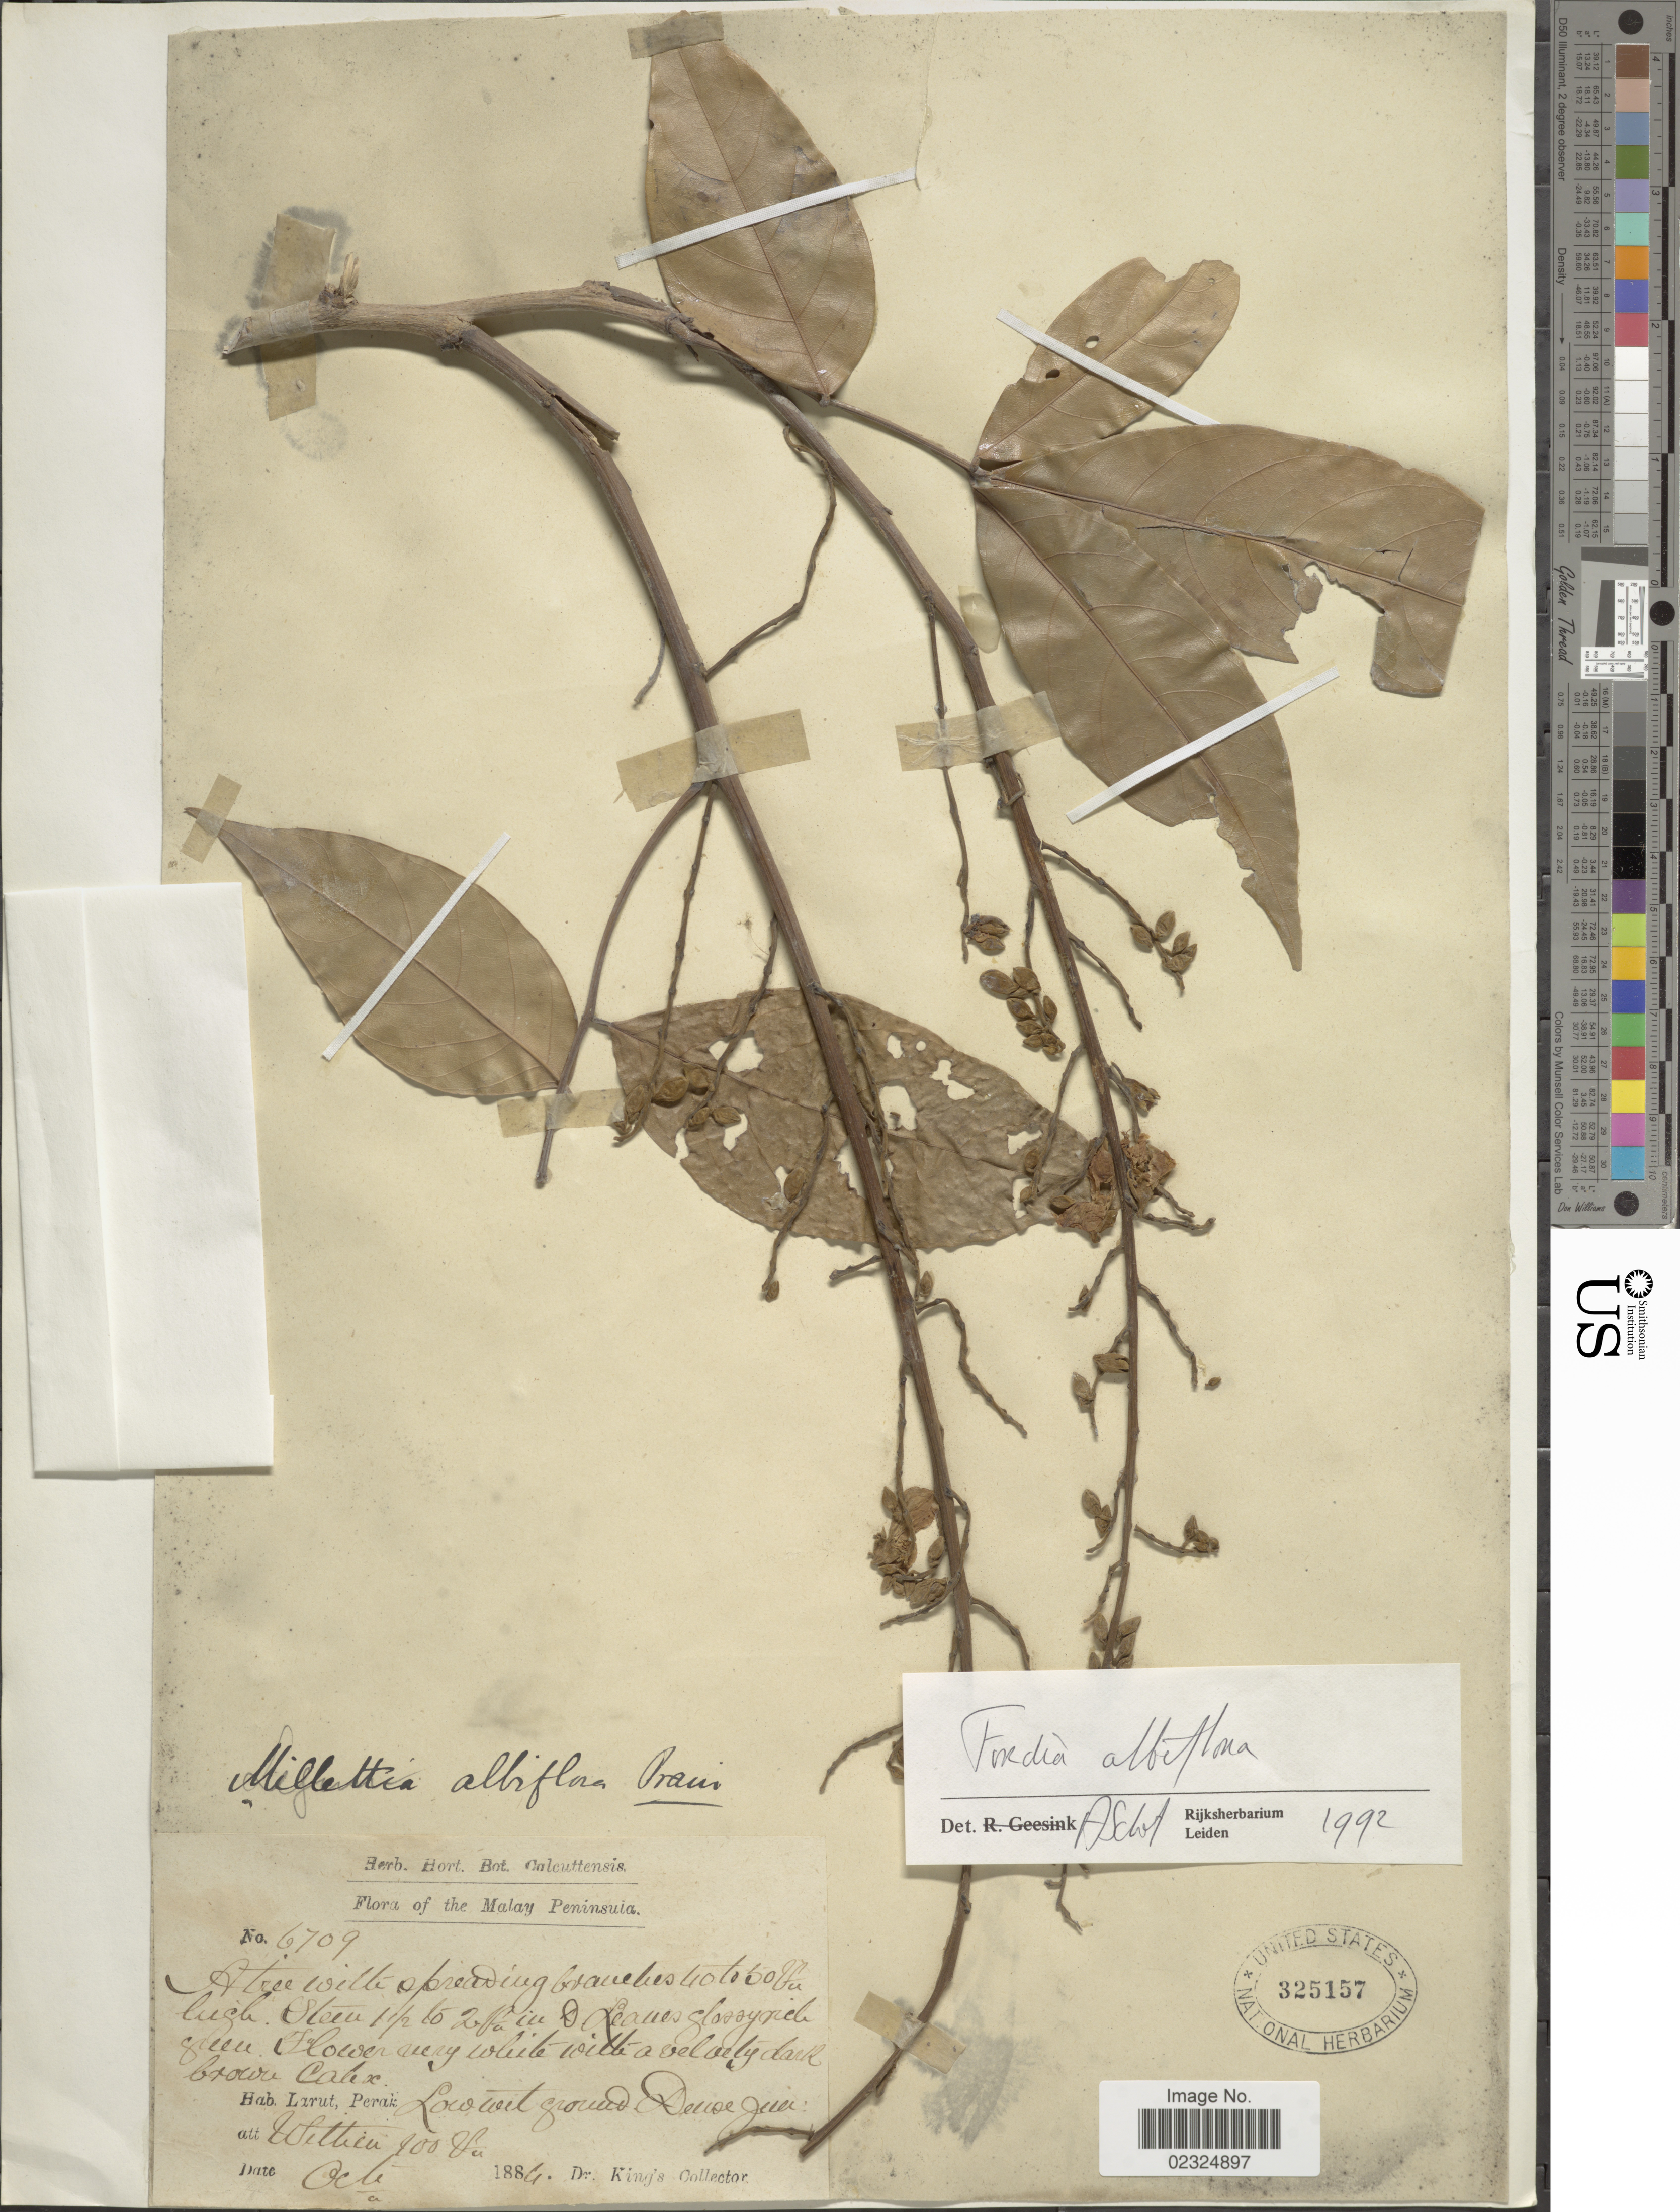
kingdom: Plantae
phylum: Tracheophyta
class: Magnoliopsida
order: Fabales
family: Fabaceae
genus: Imbralyx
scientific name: Imbralyx albiflorus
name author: (Prain) R. Geesink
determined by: Strong, Mark T., (BOT), Smithsonian Institution - National Museum of Natural History (UNITED STATES)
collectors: Dr. King's collector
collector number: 6709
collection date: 1884-10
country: Malaysia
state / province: Perak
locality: Malay Peninsula, Larut, Perak. low wet ground, Dense jun.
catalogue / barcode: US 325157